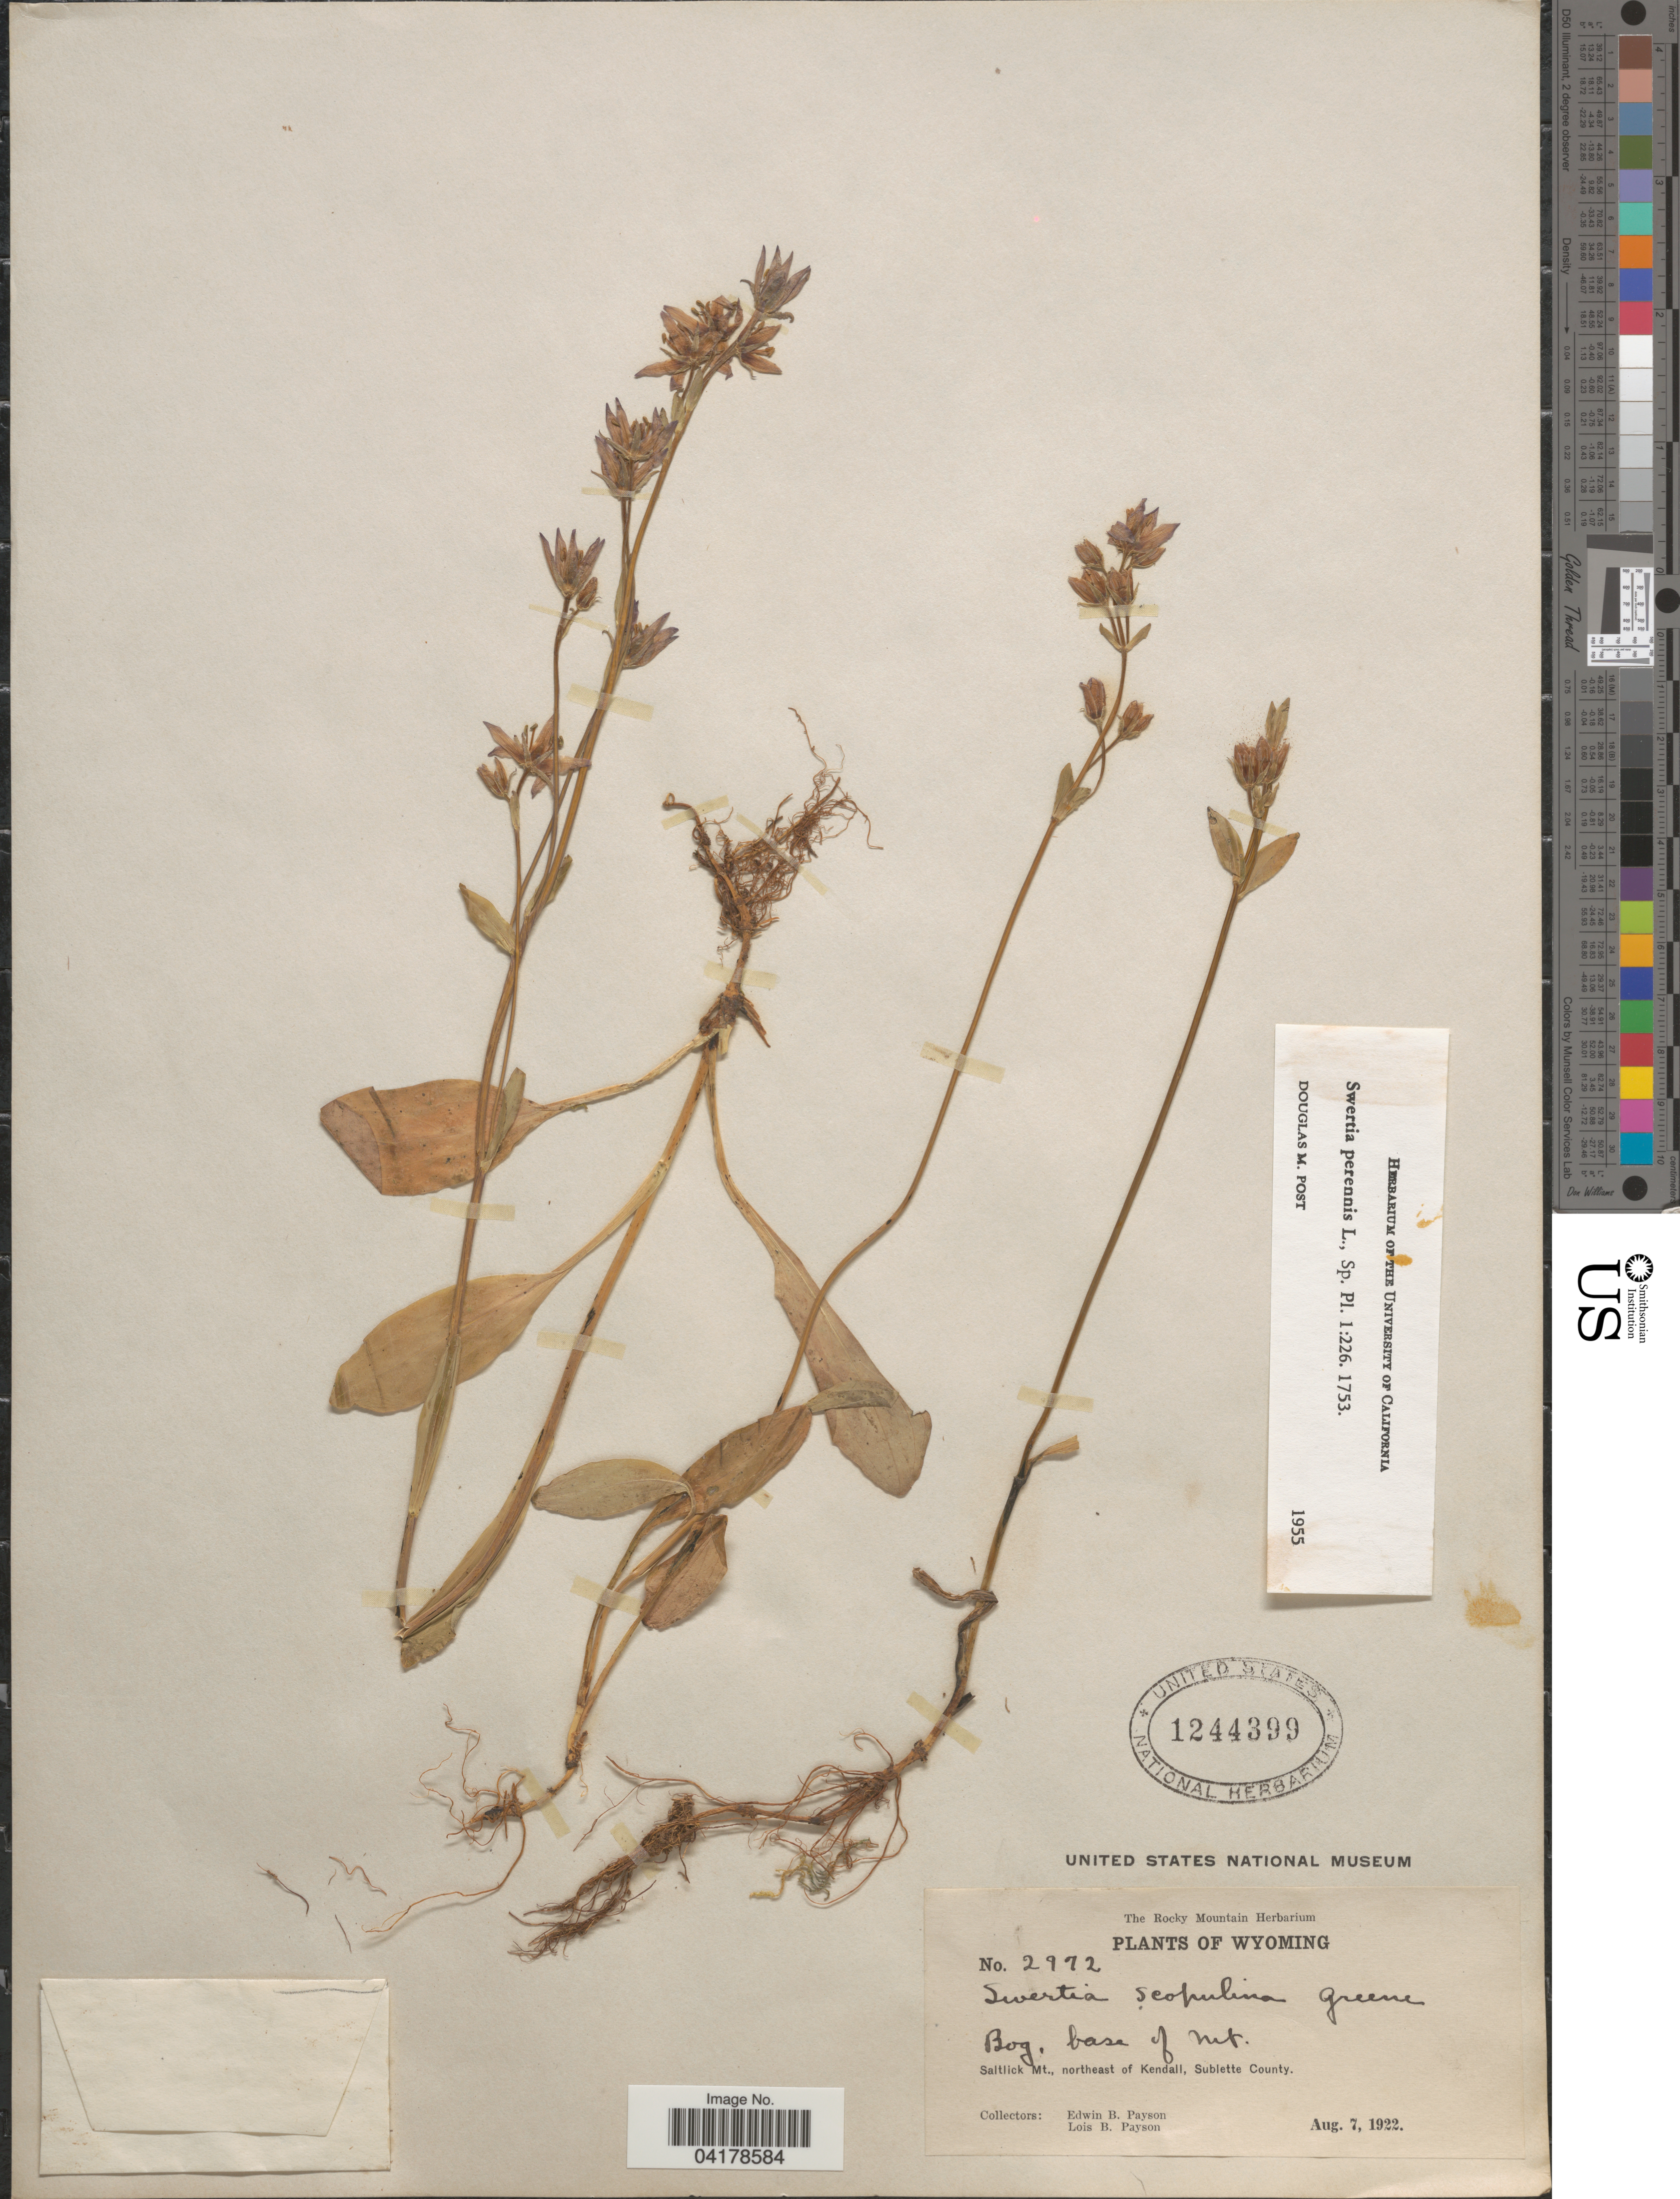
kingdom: Plantae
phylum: Tracheophyta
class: Magnoliopsida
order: Gentianales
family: Gentianaceae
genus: Swertia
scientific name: Swertia perennis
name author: L.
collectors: E. B. Payson & L. Payson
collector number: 2972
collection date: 1922-08-07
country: United States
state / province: Wyoming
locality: Saltlick Mt., northeast of Kendall, Sublette County.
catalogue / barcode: US 1244399